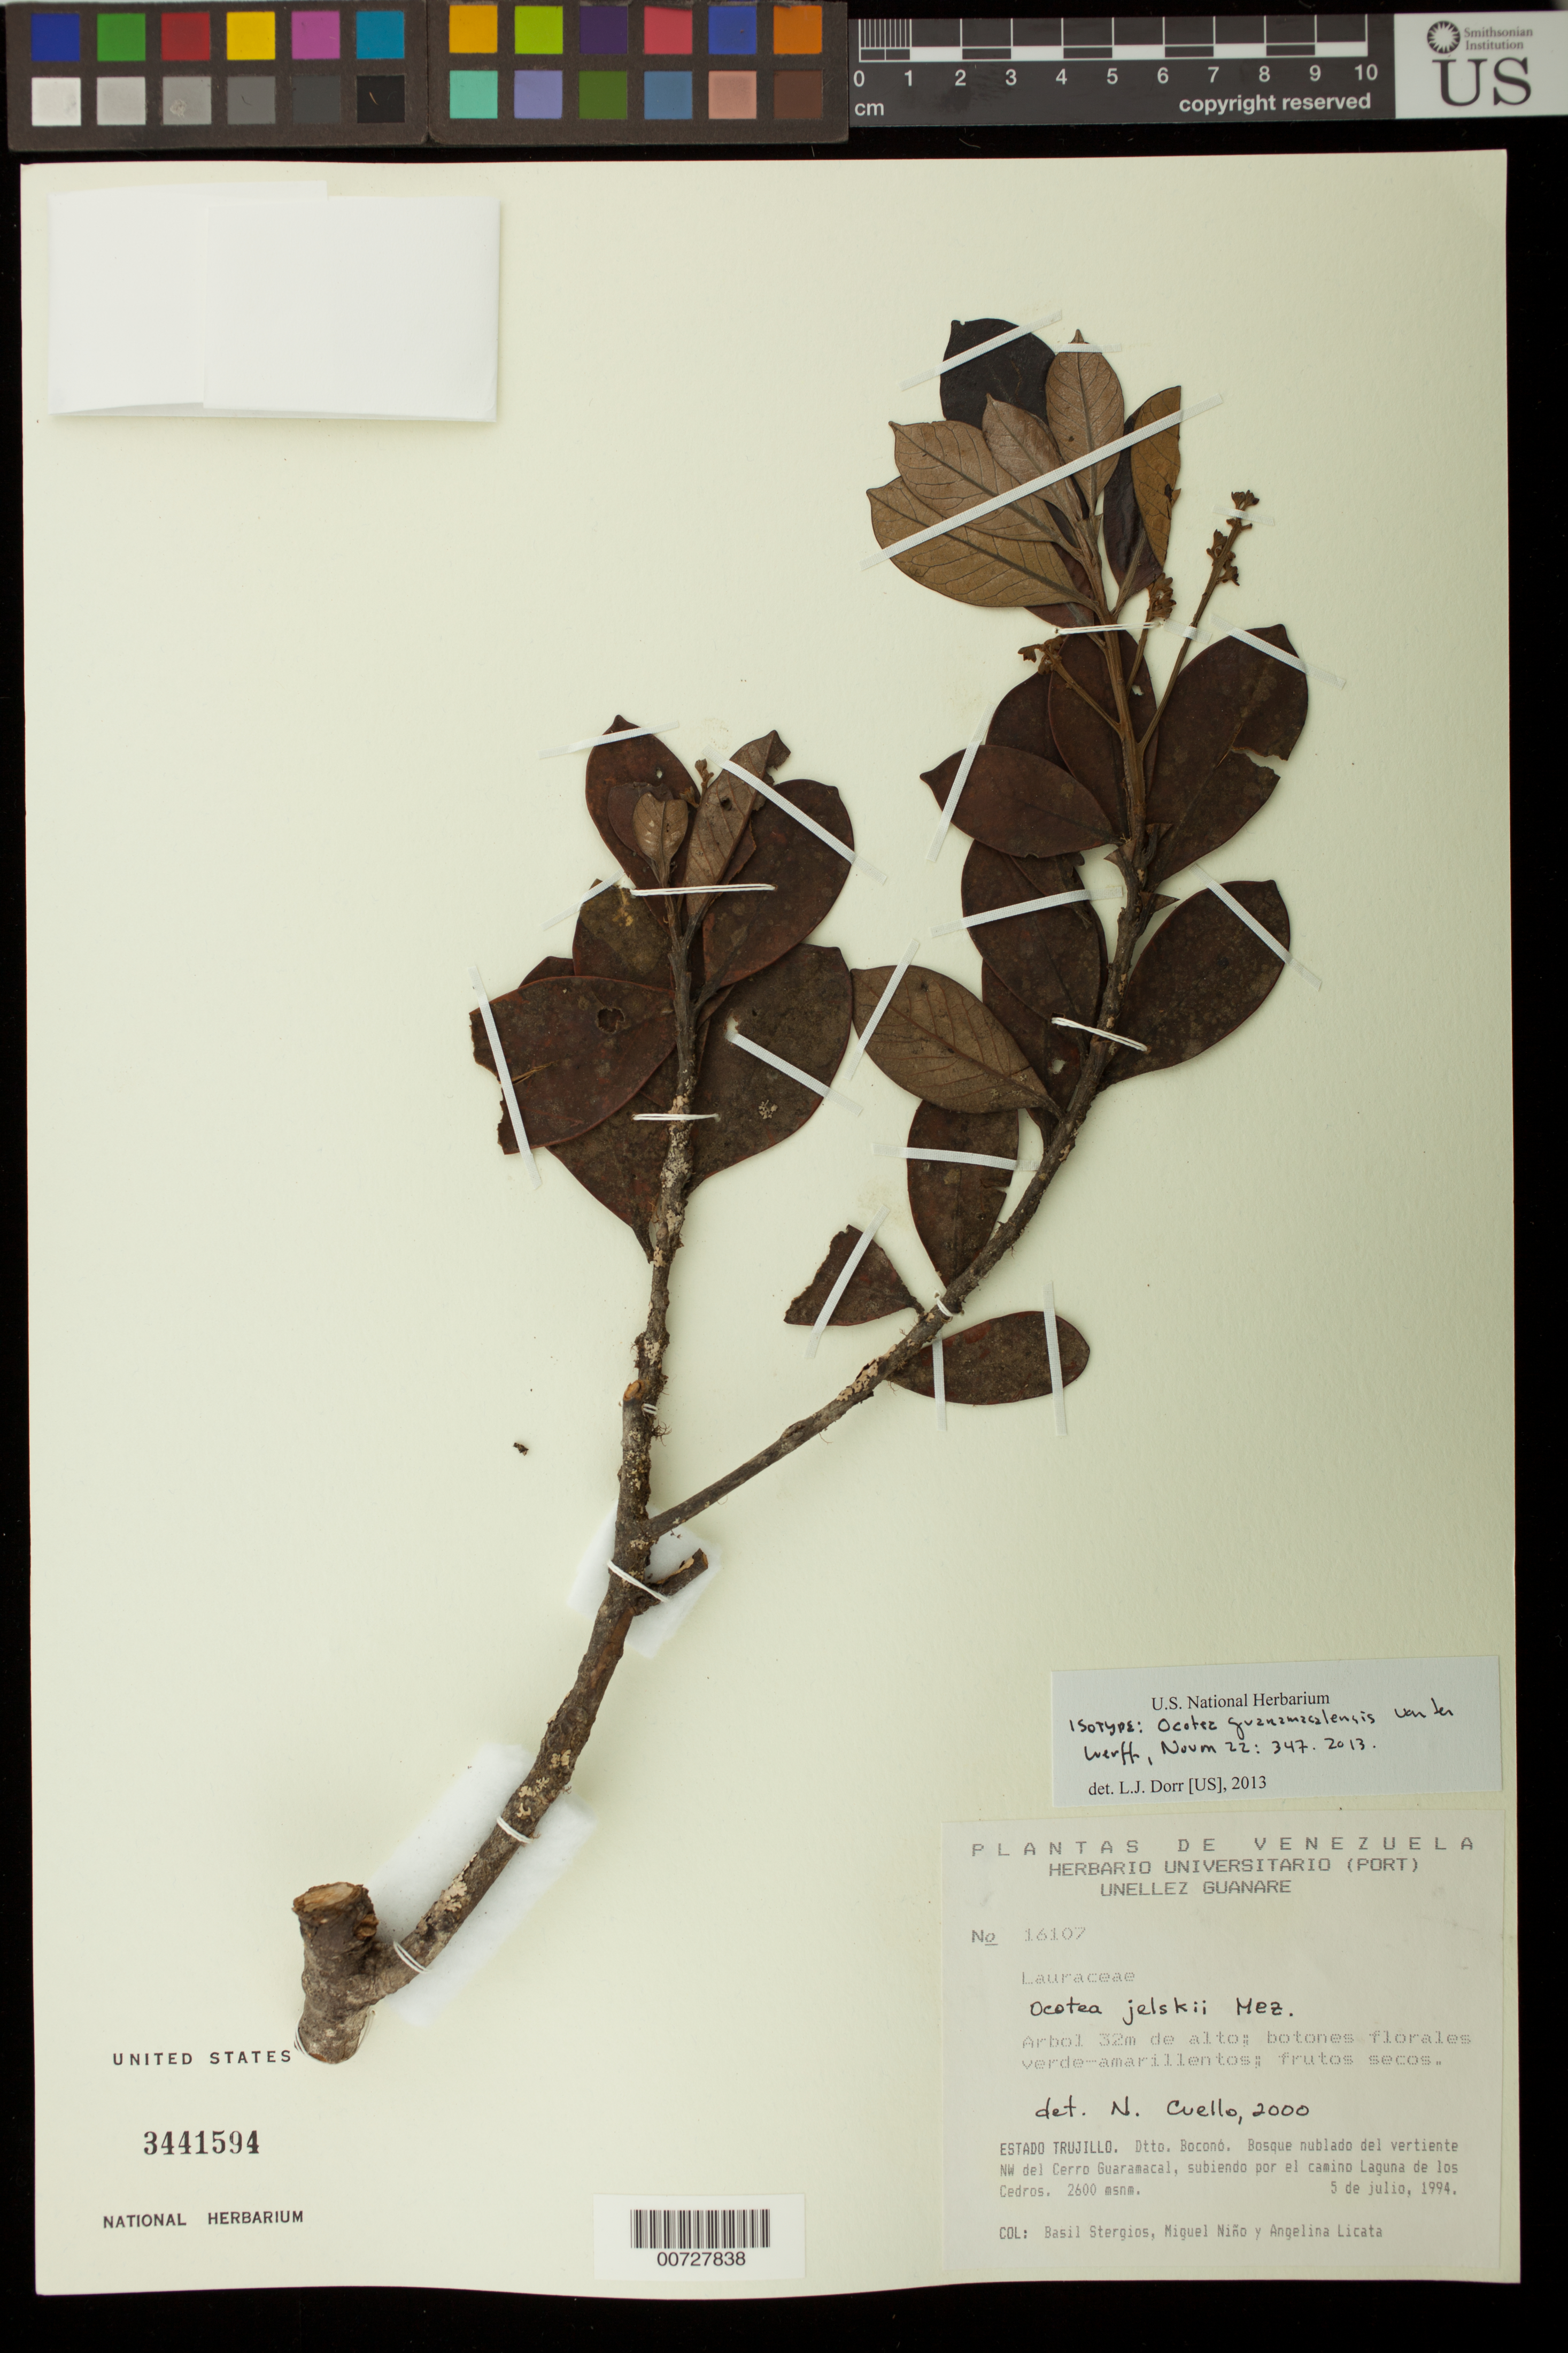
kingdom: Plantae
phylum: Tracheophyta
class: Magnoliopsida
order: Laurales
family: Lauraceae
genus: Ocotea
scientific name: Ocotea guaramacalensis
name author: van der Werff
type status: Isotype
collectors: B. G. Stergios, S. M. Niño & A. Licata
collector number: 16107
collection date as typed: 05 Jul 1994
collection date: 1994-07-05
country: Venezuela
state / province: Trujillo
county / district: Boconó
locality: Cerro Guaramacal, vertiente NW del subiendo por el camino Laguna de los Cedros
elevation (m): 2600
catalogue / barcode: US 3441594